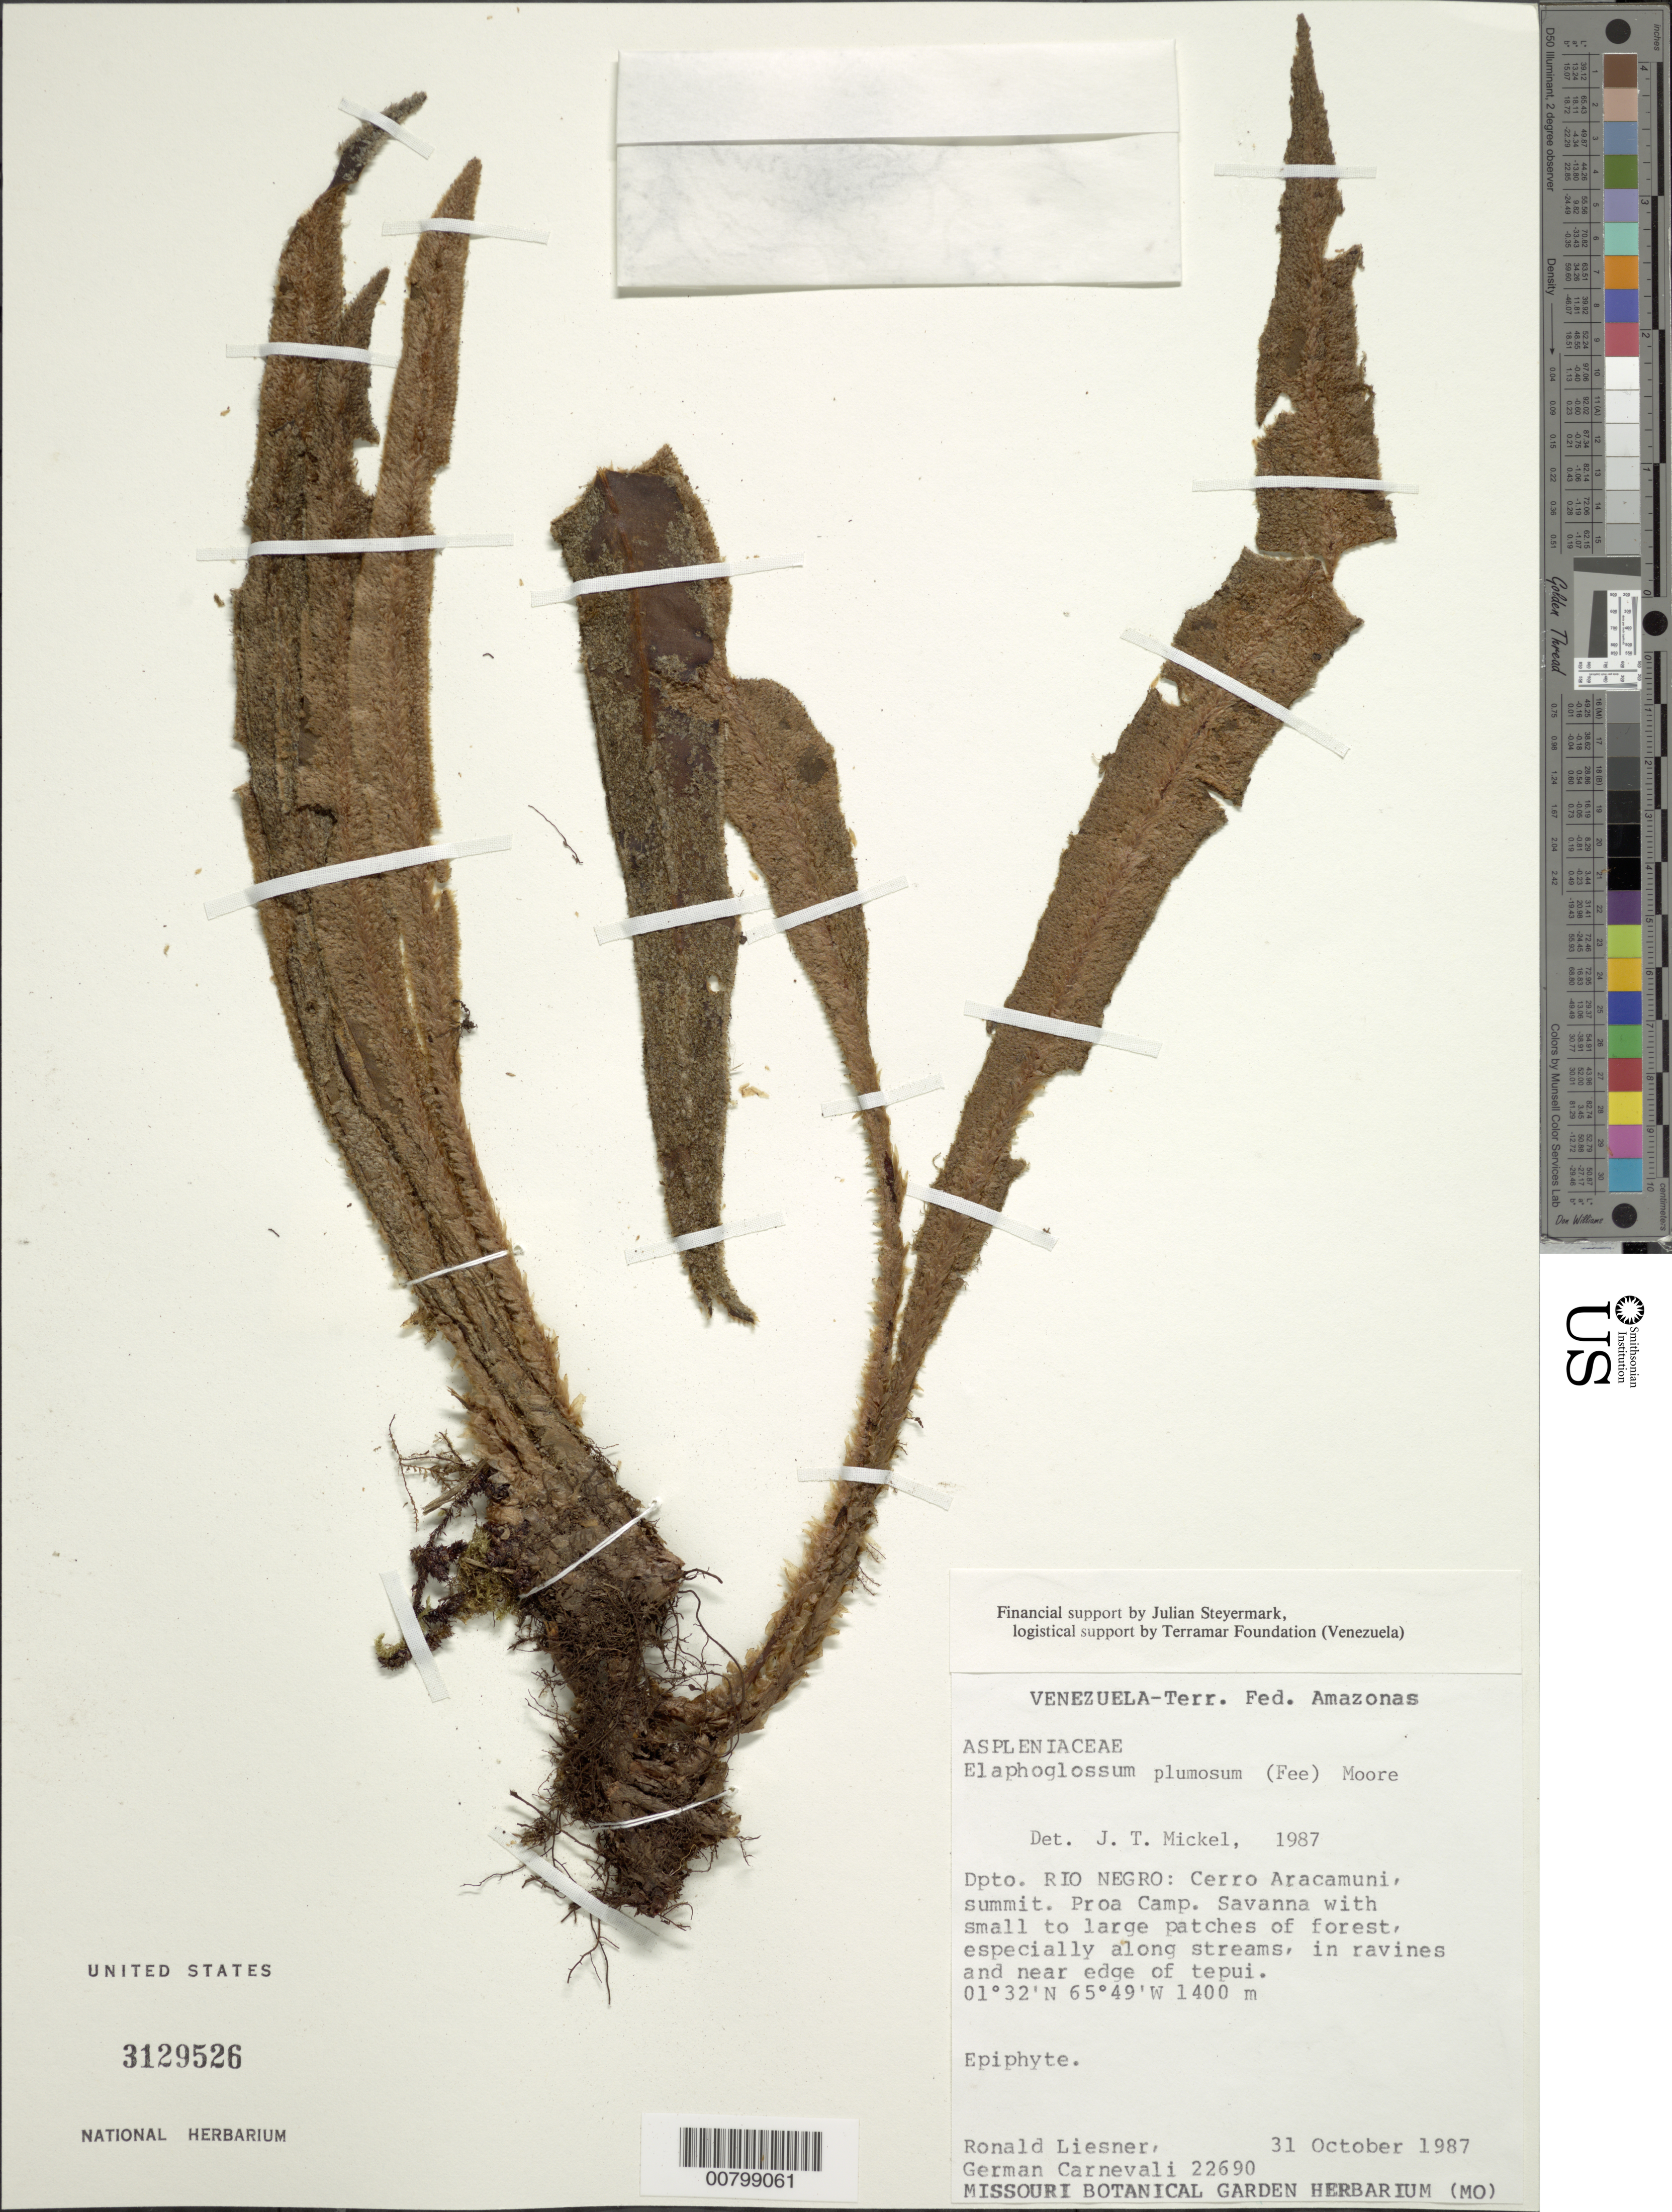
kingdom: Plantae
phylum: Tracheophyta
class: Polypodiopsida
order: Polypodiales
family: Dryopteridaceae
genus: Elaphoglossum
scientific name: Elaphoglossum plumosum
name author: (Fée) T. Moore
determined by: Mickel, J. T., (NY), New York Botanical Garden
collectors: R. L. Liesner & G. Carnevali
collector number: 22690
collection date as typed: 31-Oct-87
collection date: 1987-10-31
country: Venezuela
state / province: Amazonas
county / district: Río Negro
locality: Cerro Aracamuni, summit; Proa camp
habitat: Savanna with small to large patches of forest, especially along streams, in ravines and near edge of tepui; in forest at edge of tepui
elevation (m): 1400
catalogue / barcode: US 3129526